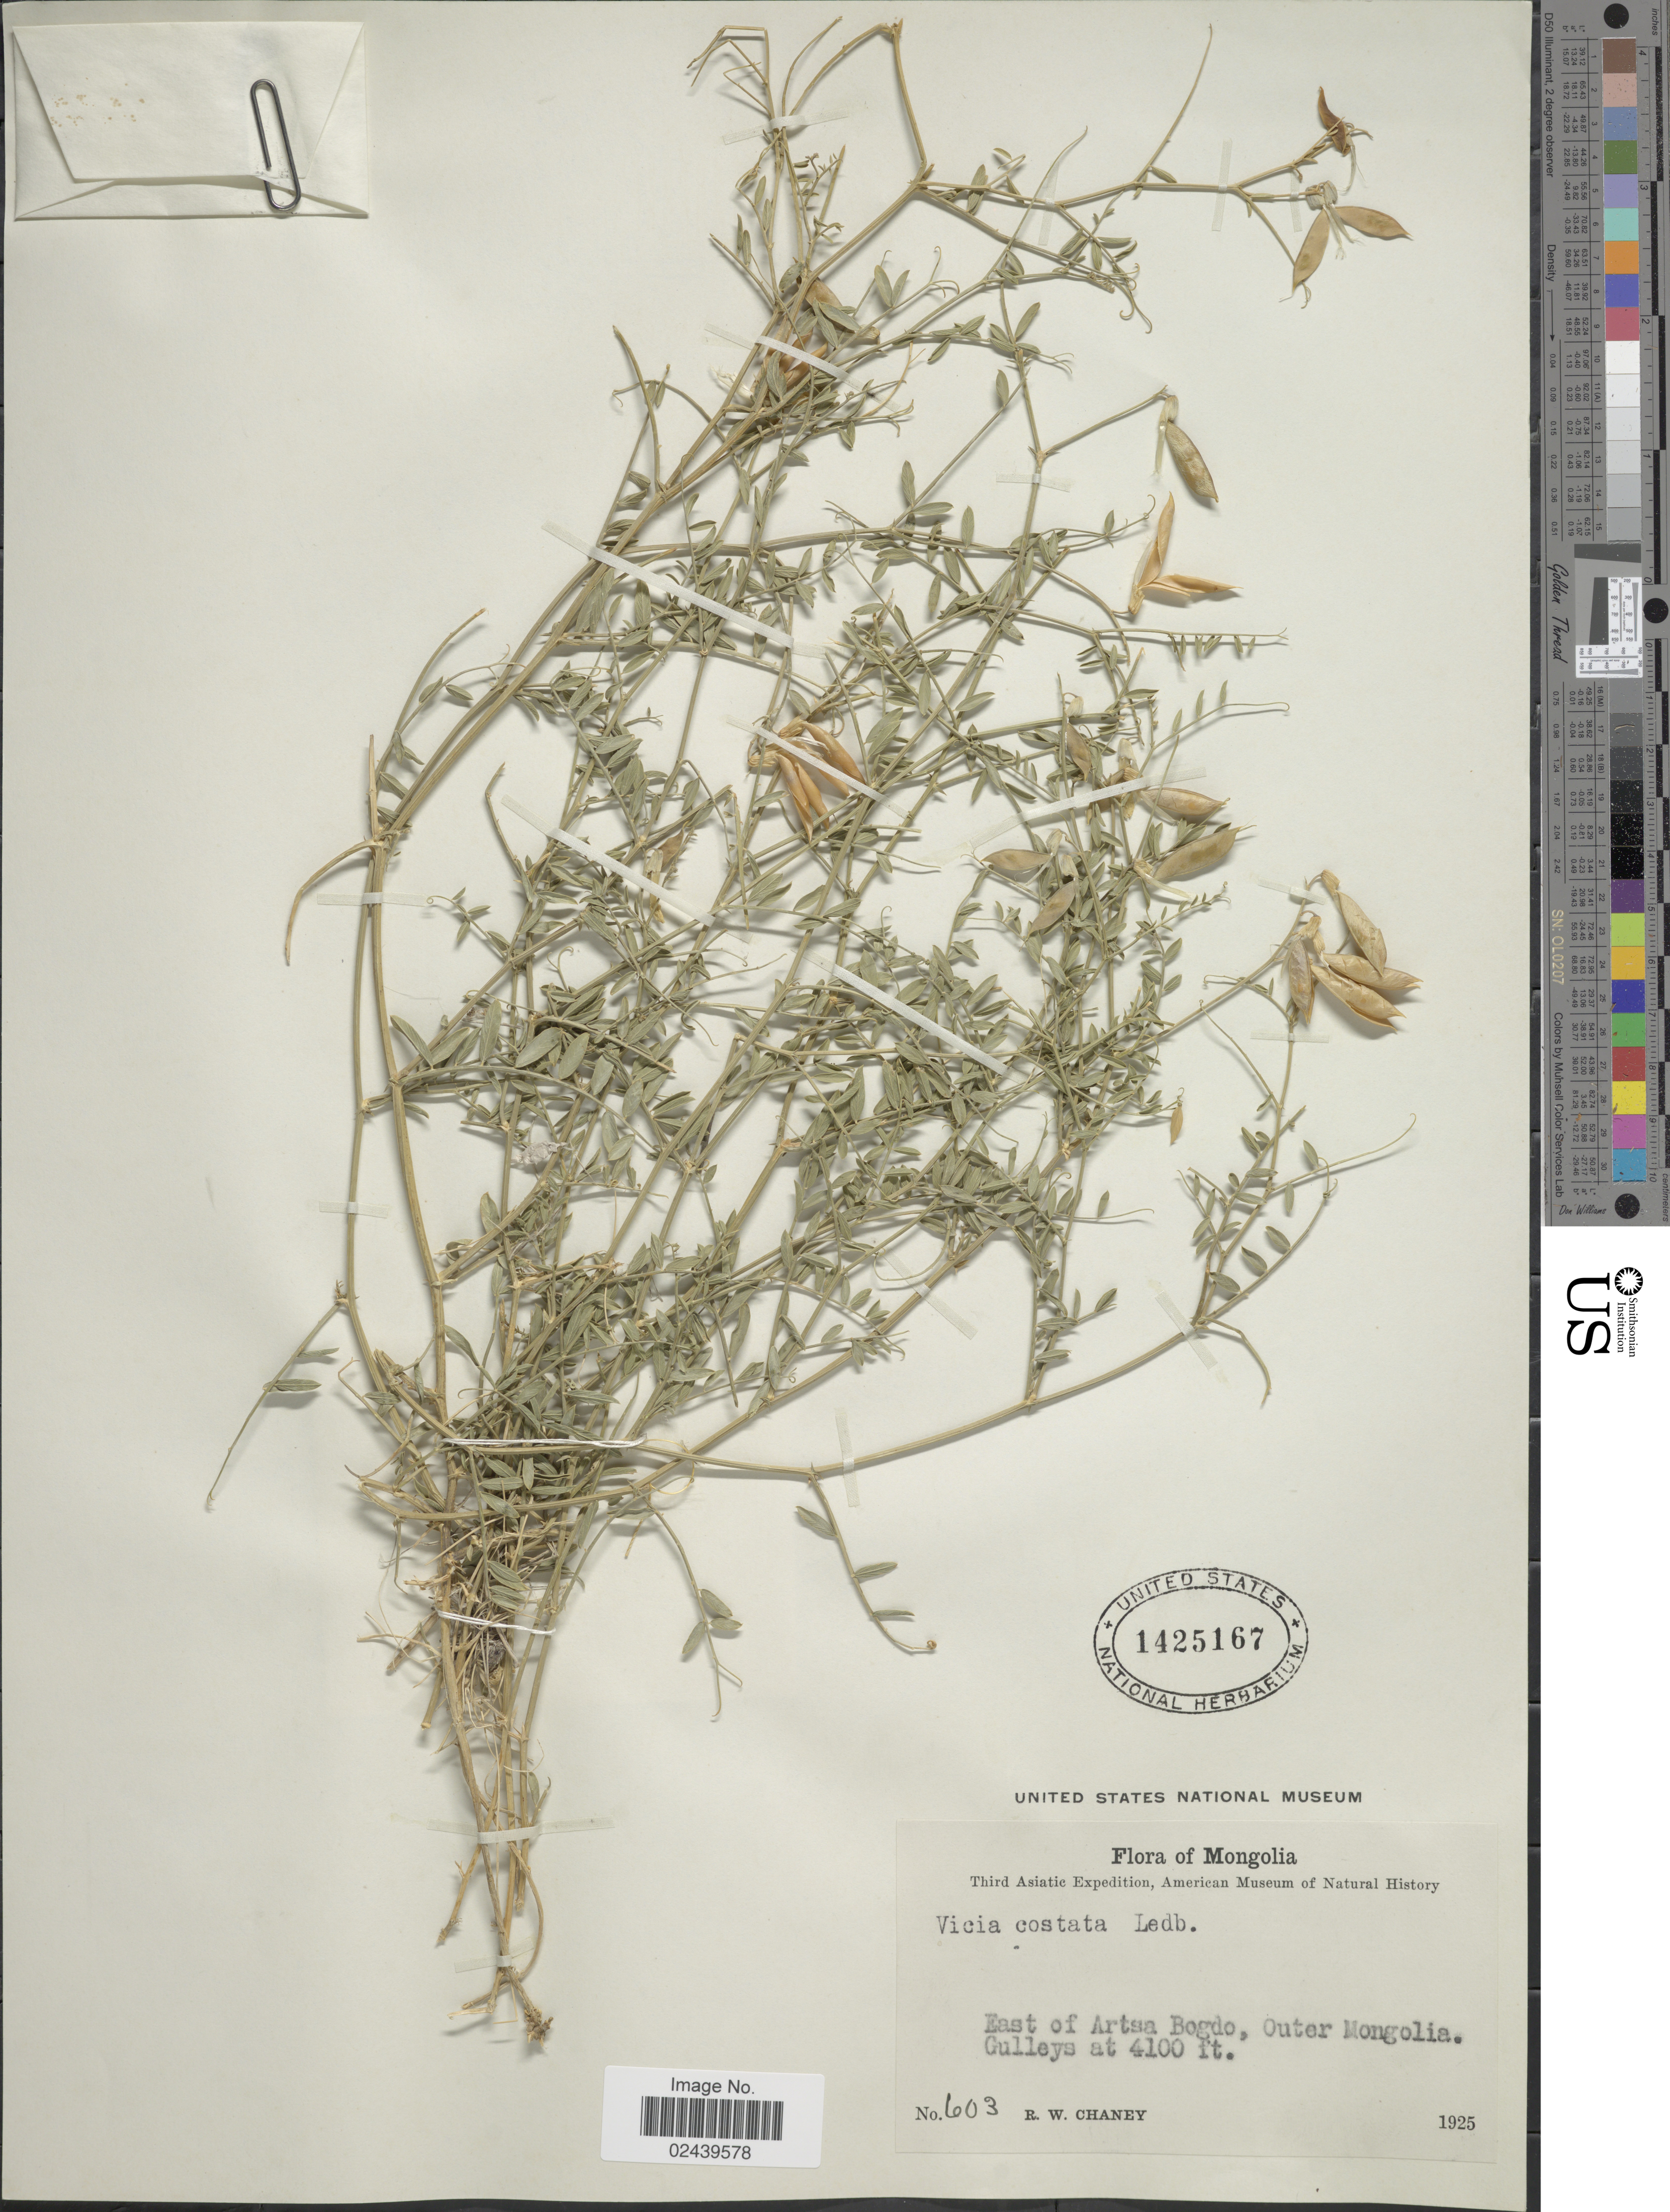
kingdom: Plantae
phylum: Tracheophyta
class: Magnoliopsida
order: Fabales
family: Fabaceae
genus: Vicia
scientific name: Vicia costata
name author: Ledeb.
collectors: R. Chaney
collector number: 603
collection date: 1925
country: Mongolia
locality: East of Artsa Bogdo, Outer Mongolia. Gulleys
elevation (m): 1250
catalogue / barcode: US 1425167